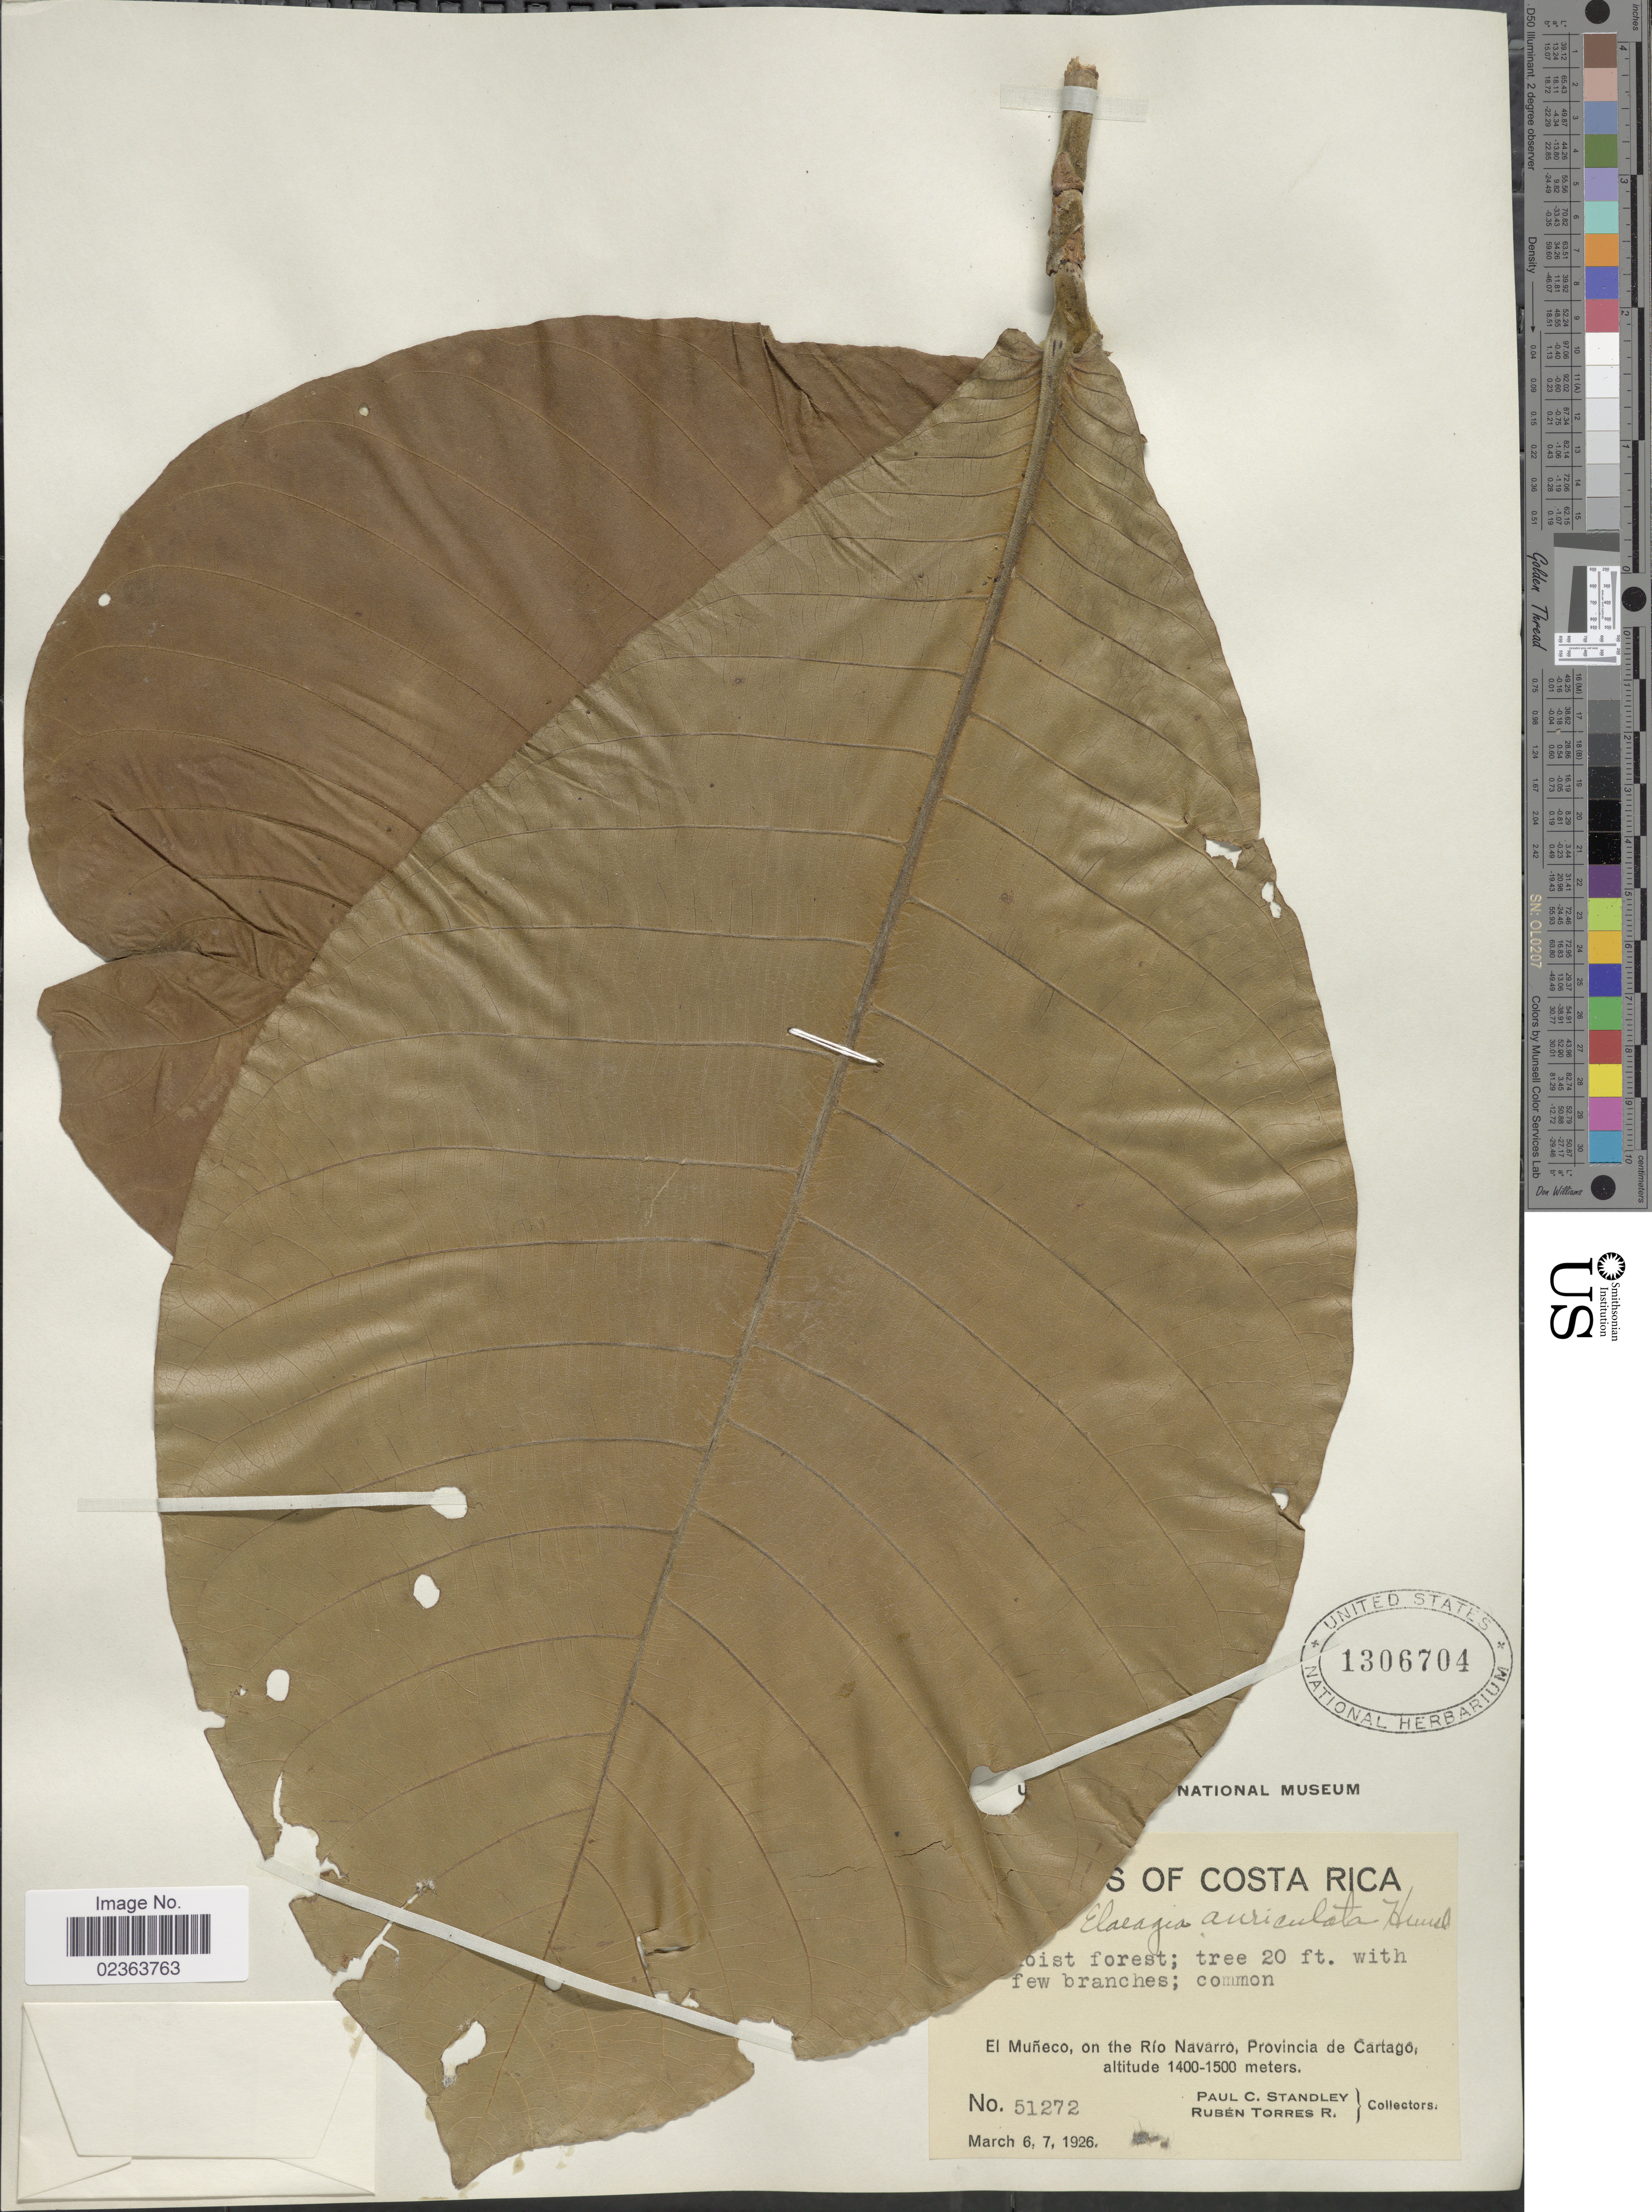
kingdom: Plantae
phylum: Tracheophyta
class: Magnoliopsida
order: Gentianales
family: Rubiaceae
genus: Elaeagia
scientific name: Elaeagia auriculata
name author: Hemsl.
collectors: P. C. Standley & R. Torres Rojas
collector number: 51272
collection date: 1926-03-06/1926-03-07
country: Costa Rica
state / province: Cartago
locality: El Muneco, on the Rio Navarro, Provincia de Cartago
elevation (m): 1400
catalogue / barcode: US 1306704